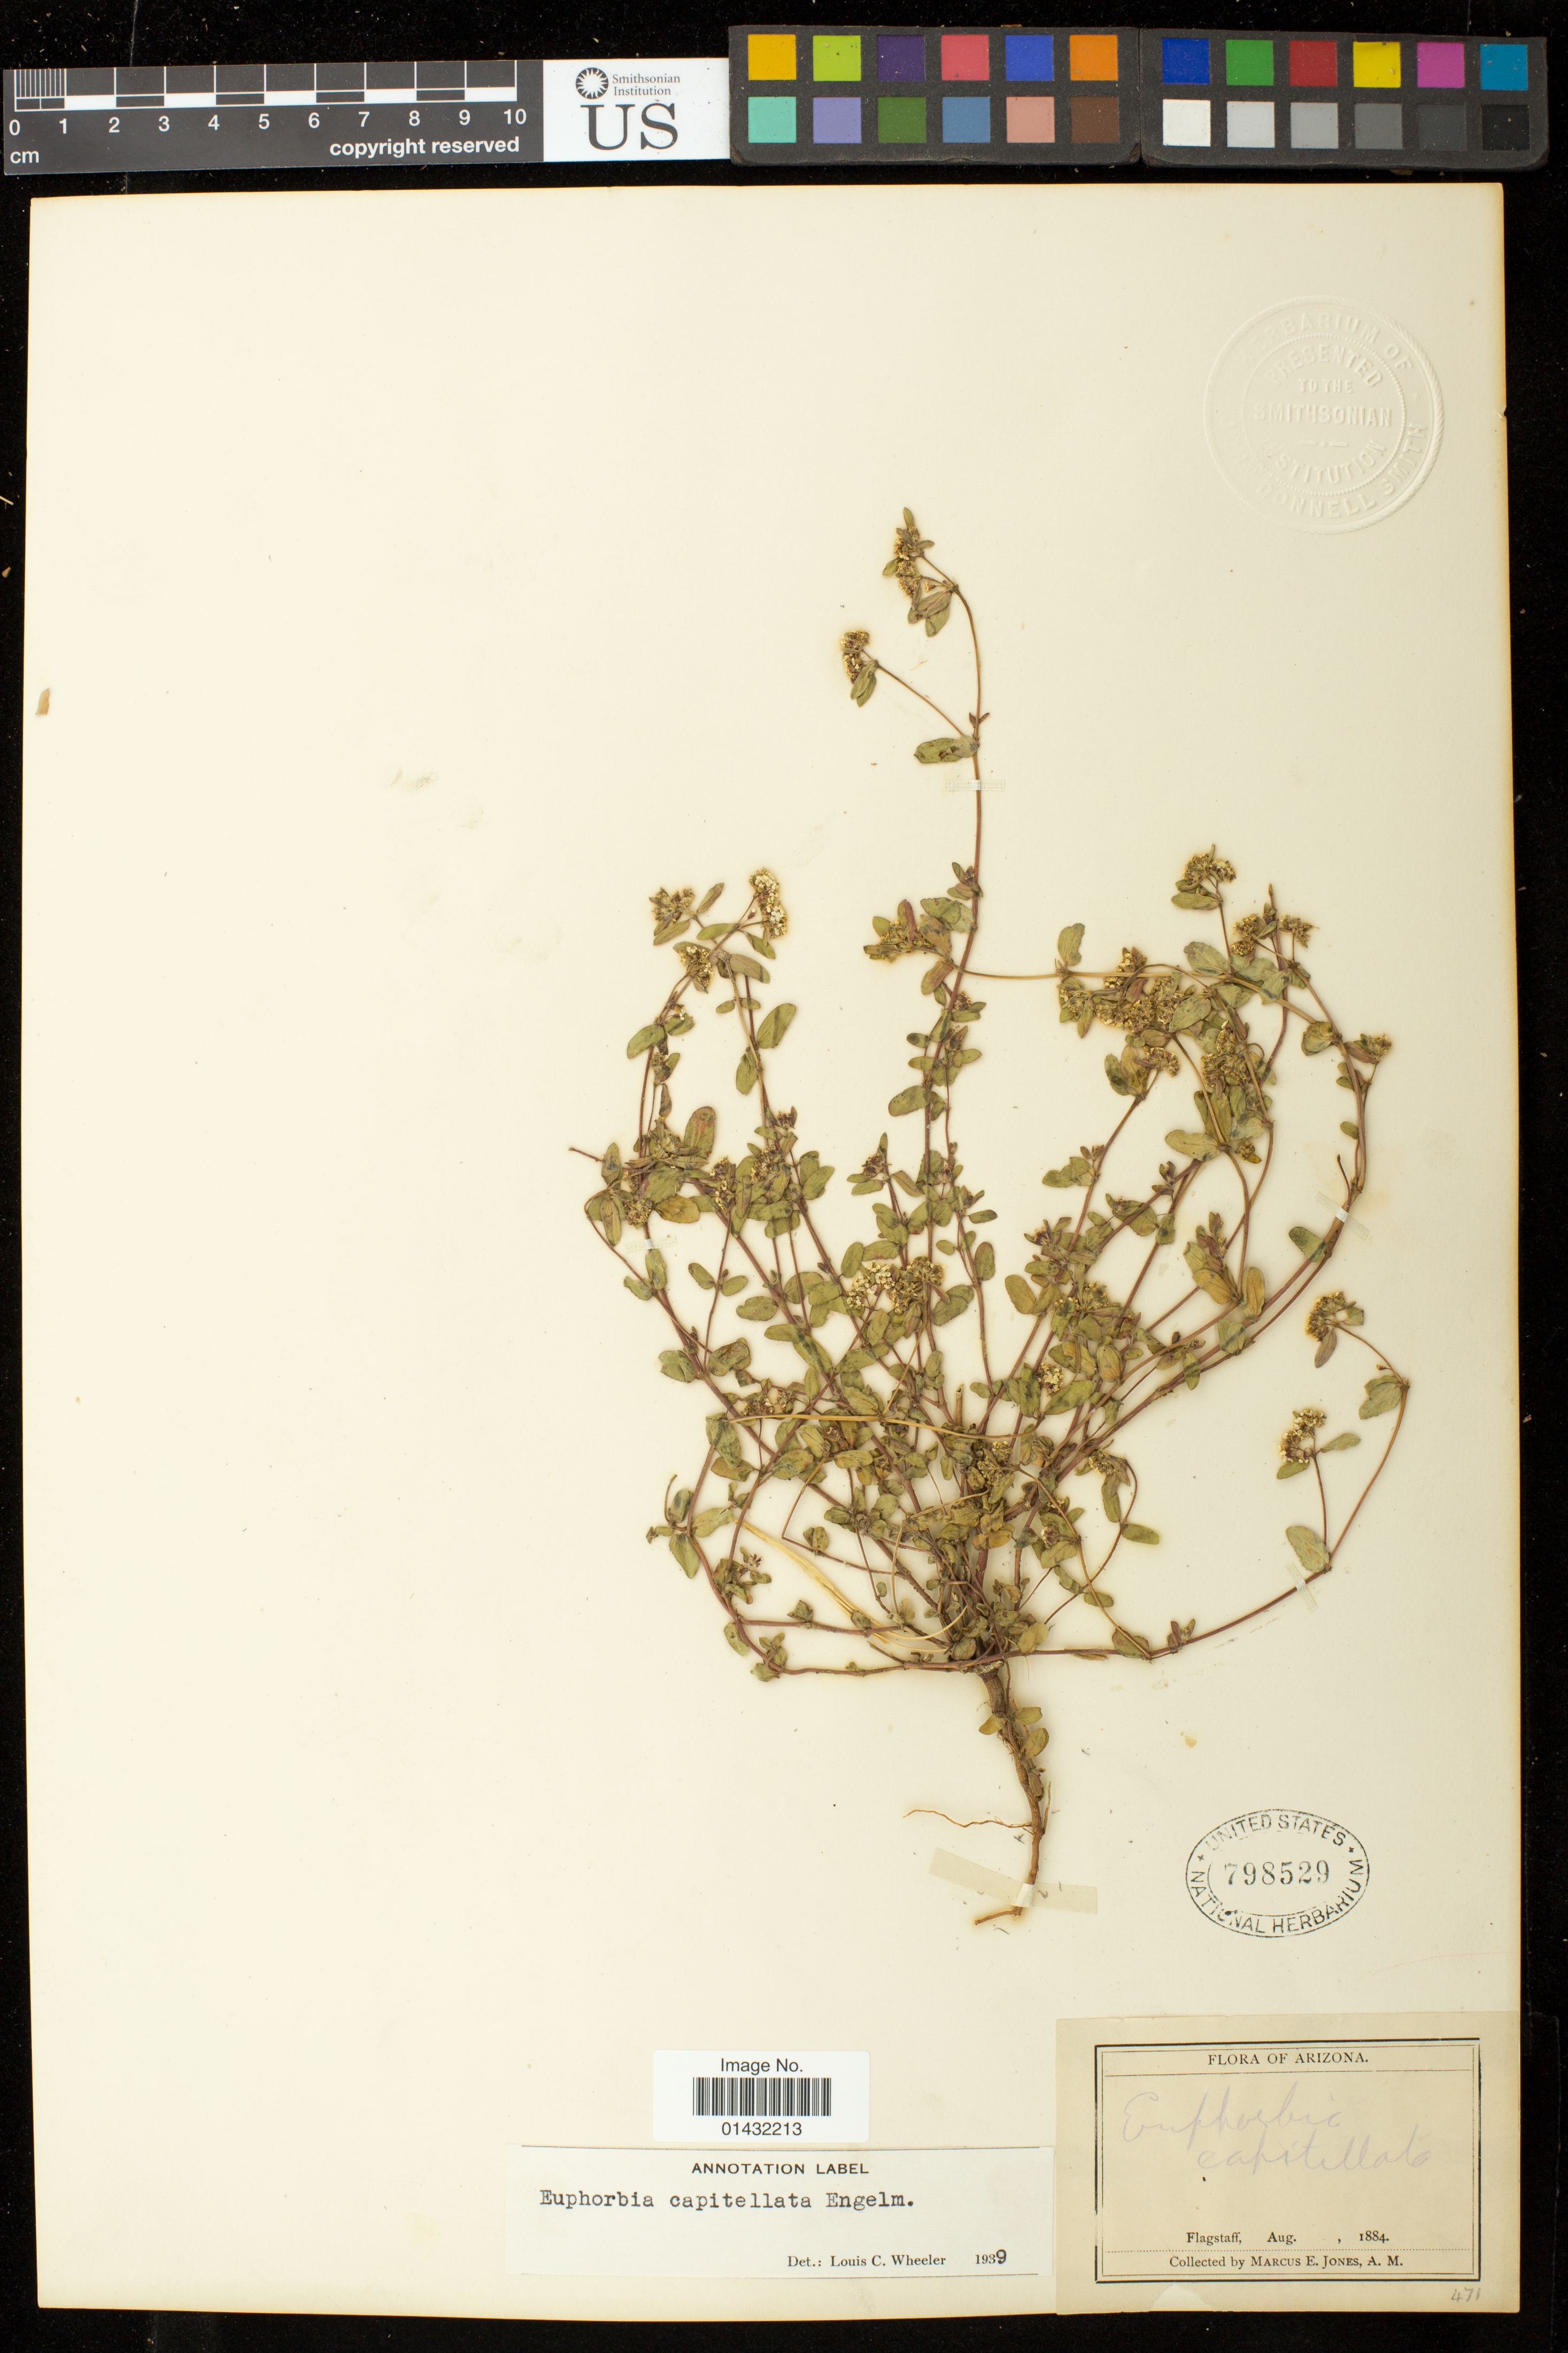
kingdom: Plantae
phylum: Tracheophyta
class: Magnoliopsida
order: Malpighiales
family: Euphorbiaceae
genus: Euphorbia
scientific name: Euphorbia capitellata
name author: Engelm. in Emory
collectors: M. E. Jones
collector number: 471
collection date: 1884-08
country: United States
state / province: Arizona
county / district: Coconino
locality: Flagstaff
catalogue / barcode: US 798529